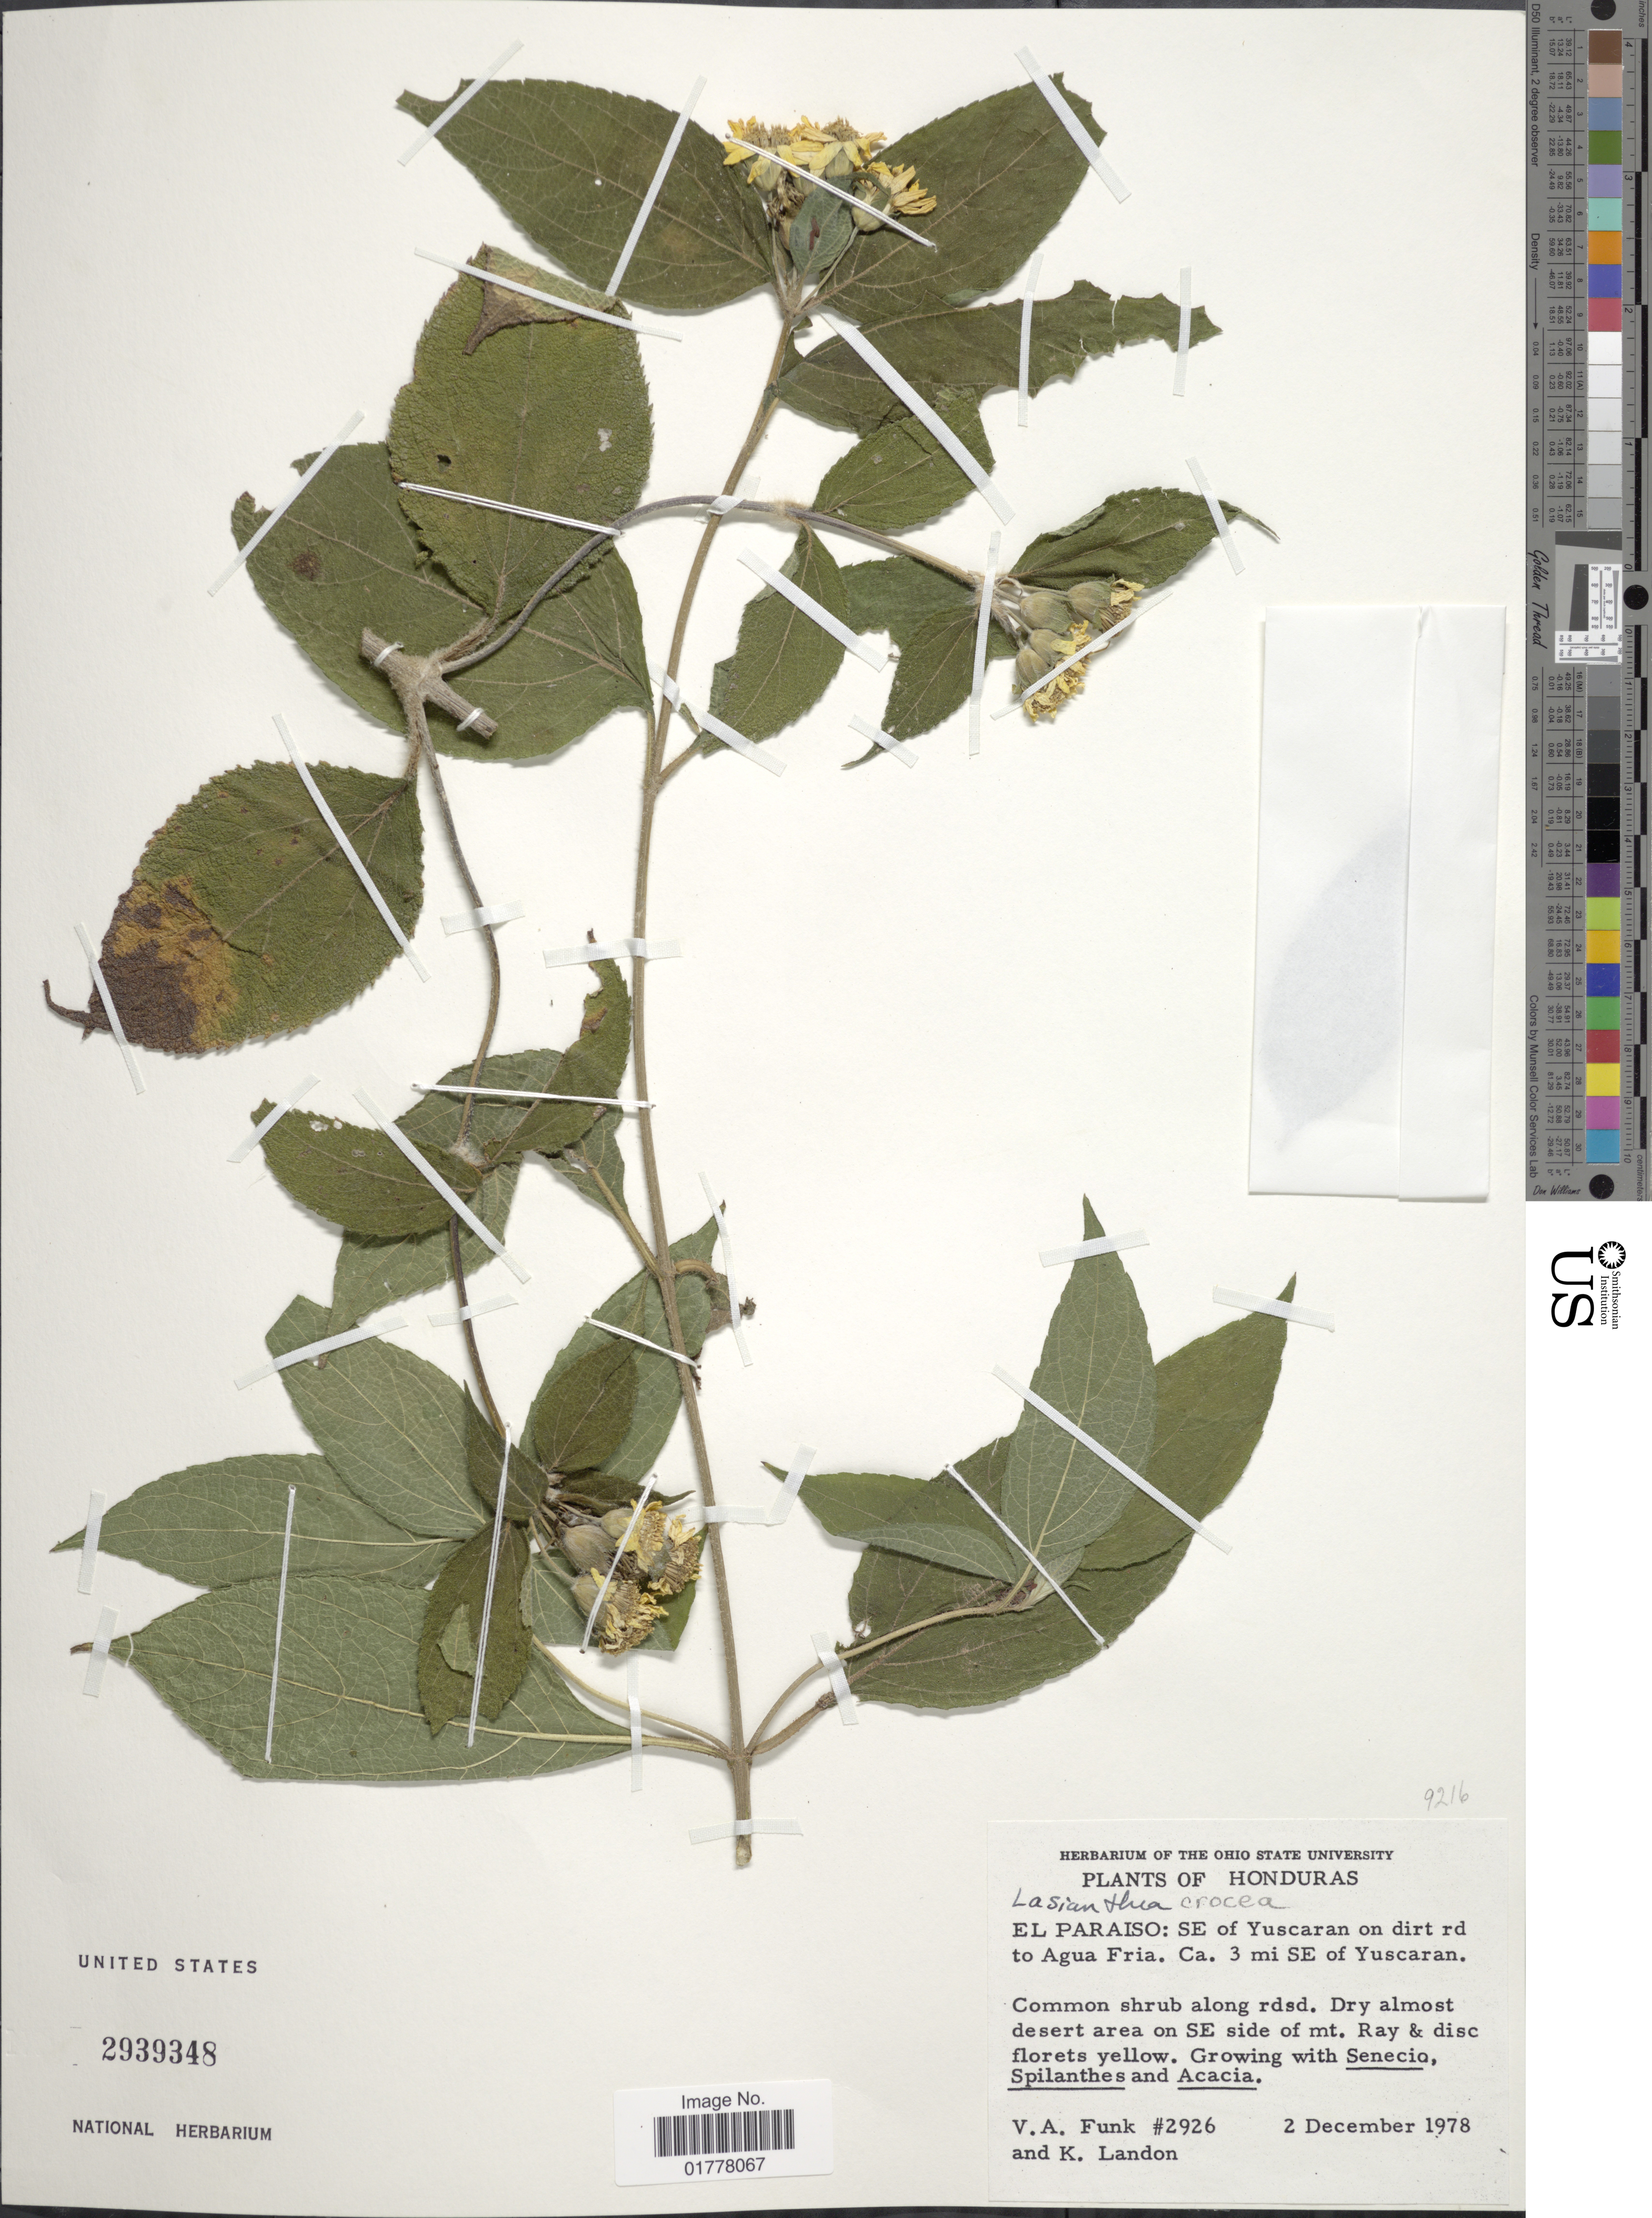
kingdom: Plantae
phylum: Tracheophyta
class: Magnoliopsida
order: Asterales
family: Asteraceae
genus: Lasianthaea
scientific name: Lasianthaea fruticosa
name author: (L.) K.M. Becker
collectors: V. Funk & K. C. Landon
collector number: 2926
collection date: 1978-12-02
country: Honduras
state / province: El Paraíso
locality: El Paraiso: SE of Yuscaran on dirt rd to Agua Fria. Ca. 3 mi SE of Yuscaran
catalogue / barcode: US 2939348